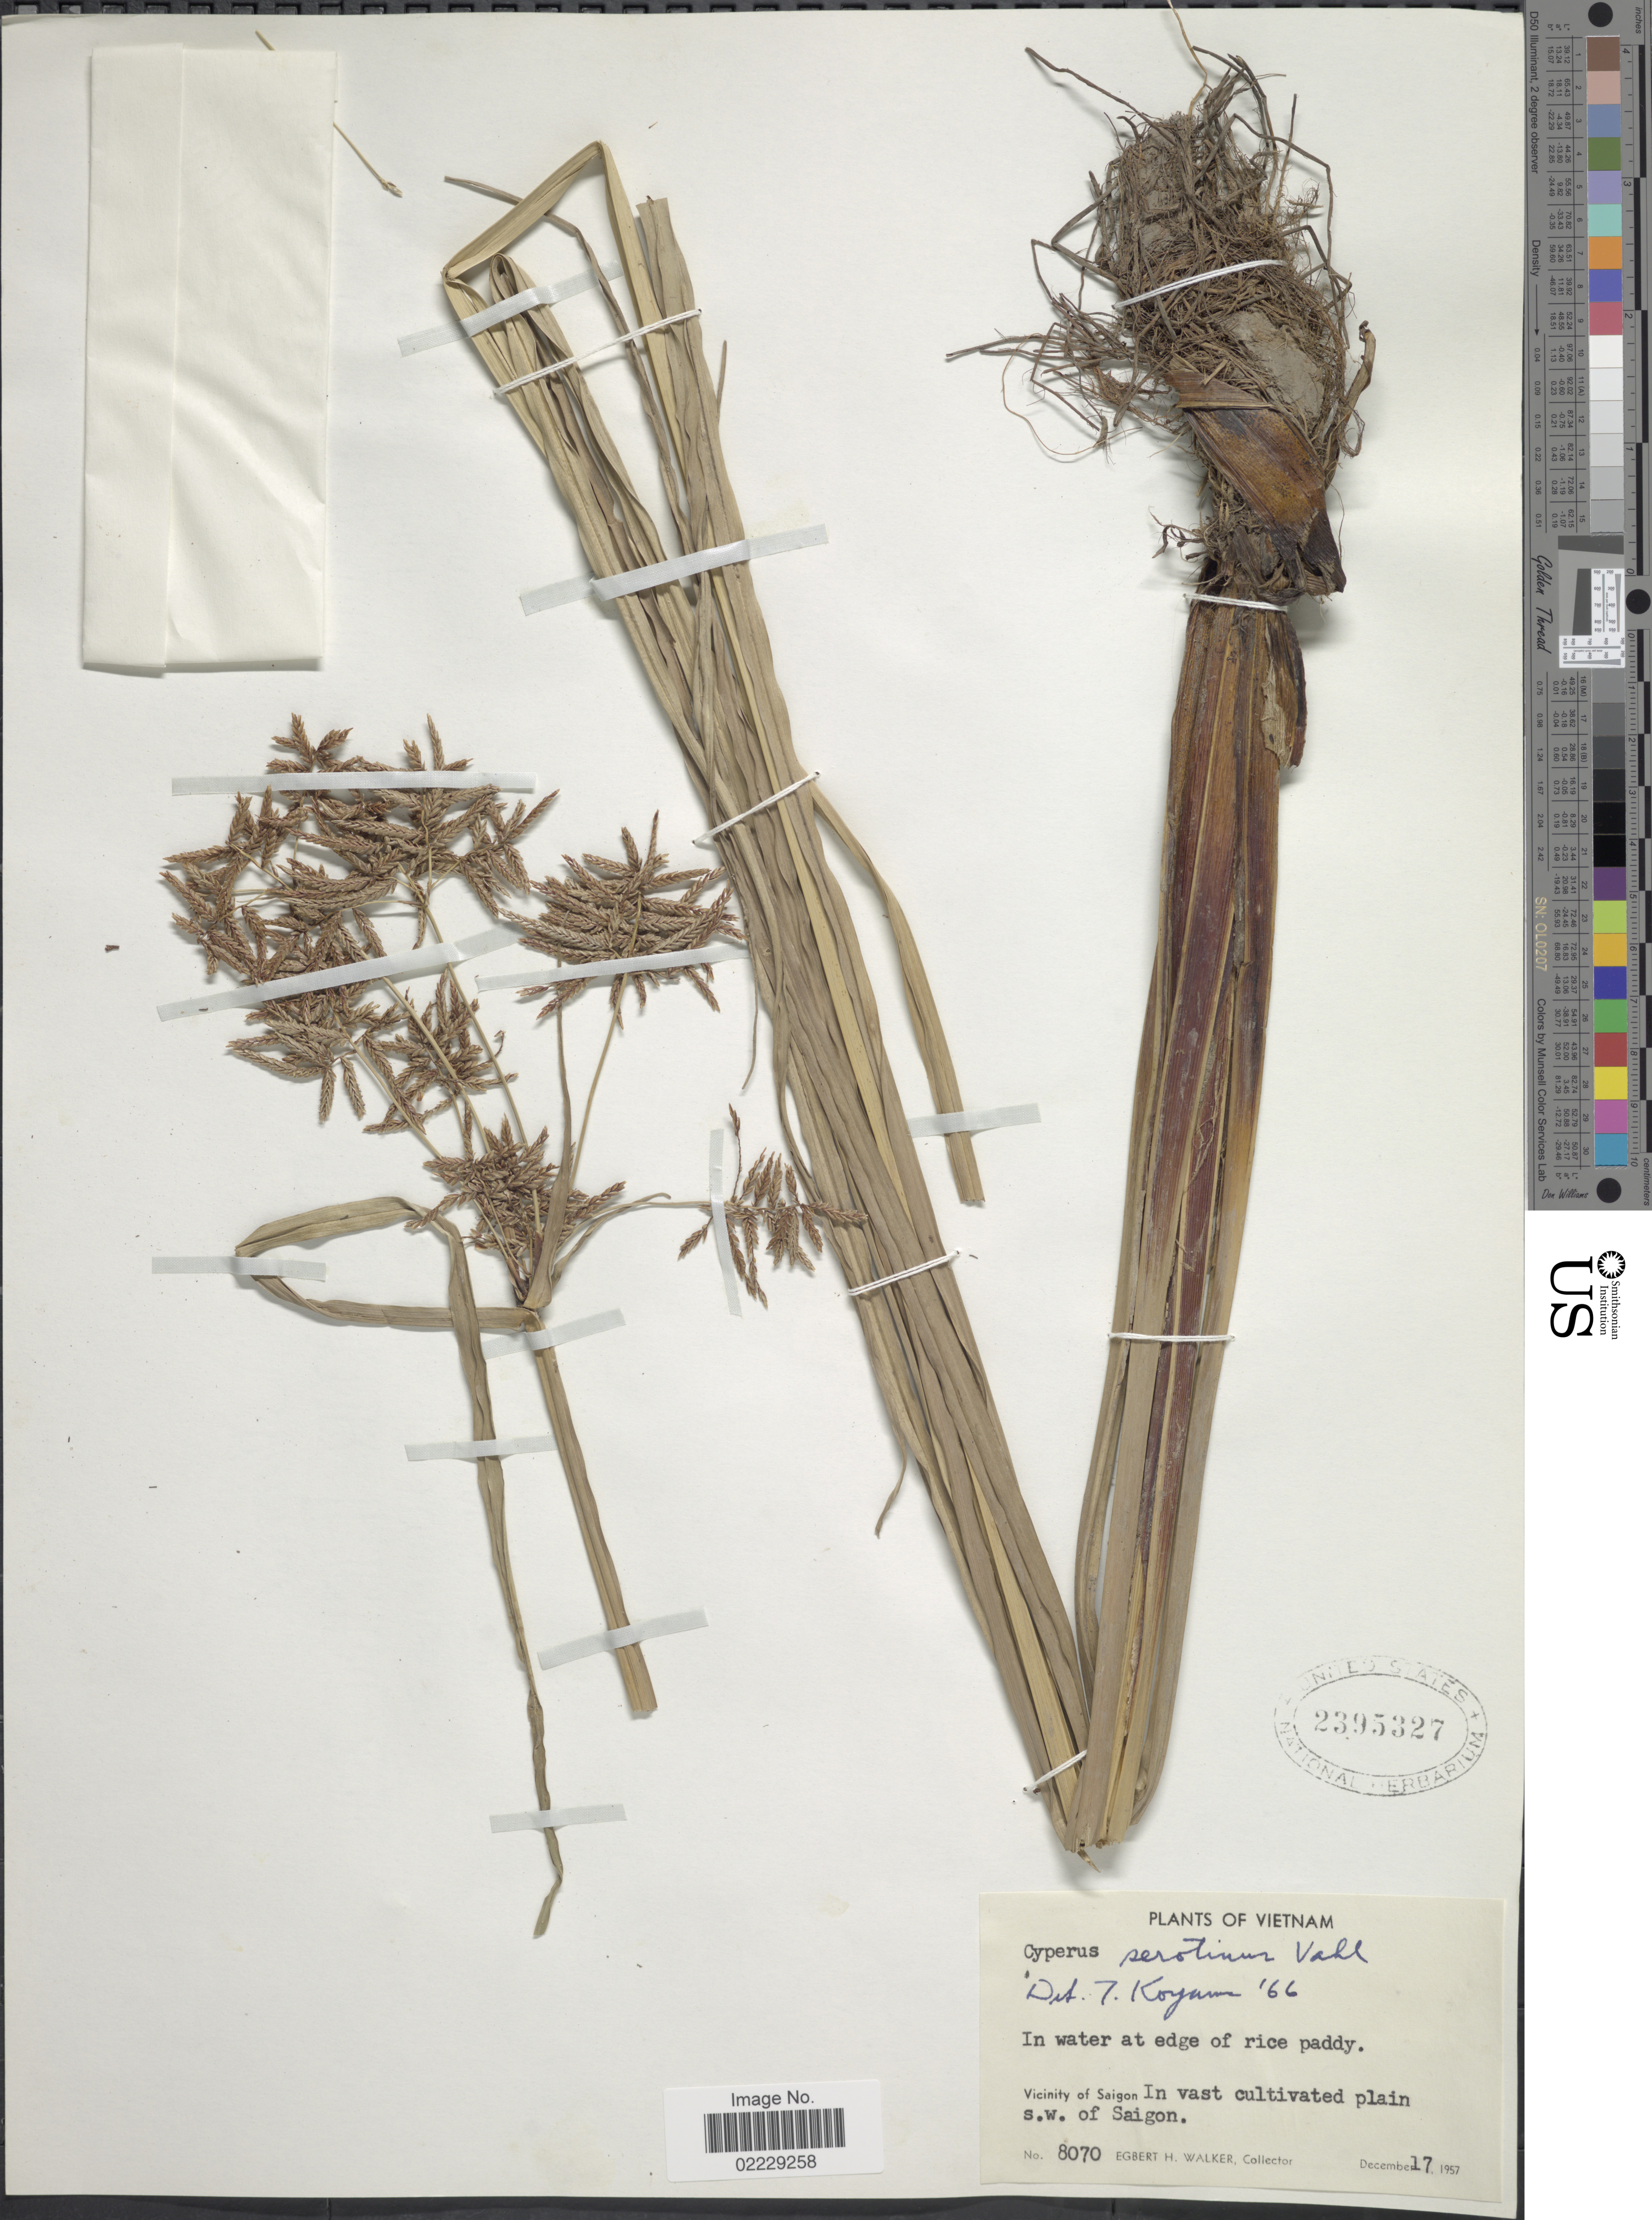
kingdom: Plantae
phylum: Tracheophyta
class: Liliopsida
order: Poales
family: Cyperaceae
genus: Cyperus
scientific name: Cyperus serotinus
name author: Rottb.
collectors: E. H. Walker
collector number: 8070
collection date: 1957-12-17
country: Vietnam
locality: In water at edge of rice paddy, Vicinity of Saigon, in vast cultivated plain s.w. of Saigon.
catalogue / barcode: US 2395327